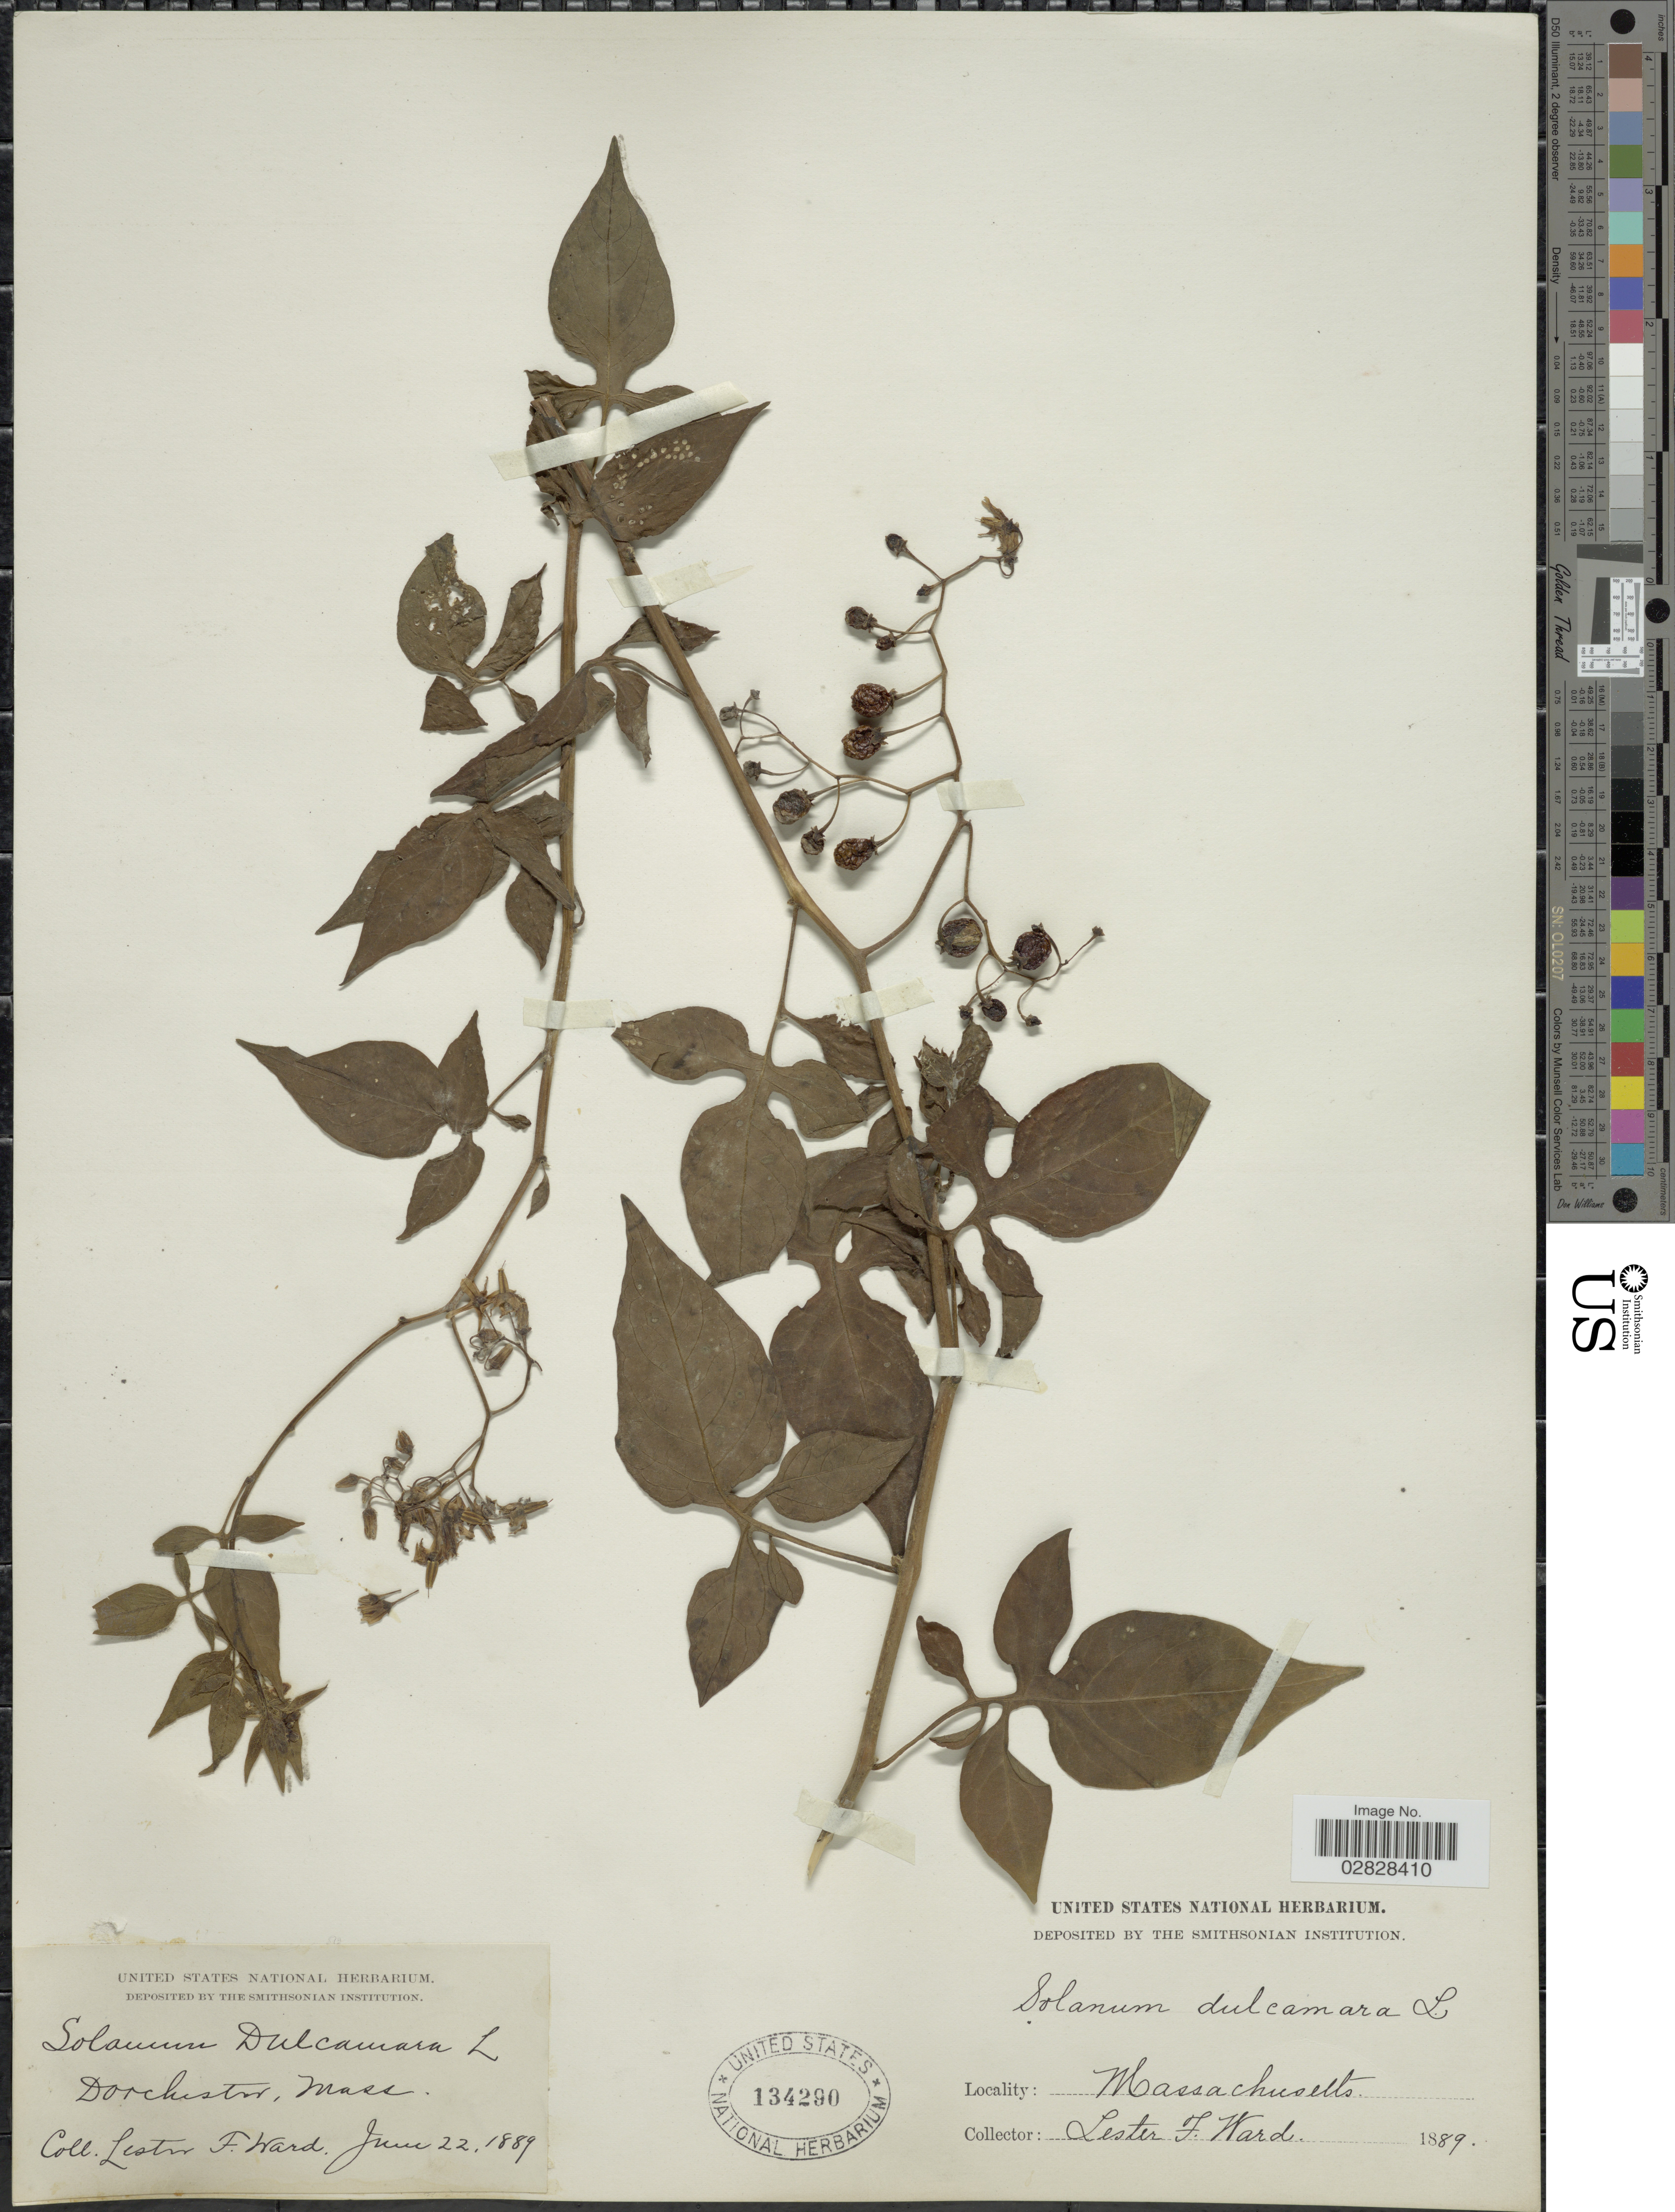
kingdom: Plantae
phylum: Tracheophyta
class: Magnoliopsida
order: Solanales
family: Solanaceae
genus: Solanum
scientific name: Solanum dulcamara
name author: L.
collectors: L. F. Ward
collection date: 1889-06-22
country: United States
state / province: Massachusetts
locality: Dorchester.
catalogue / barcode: US 134290